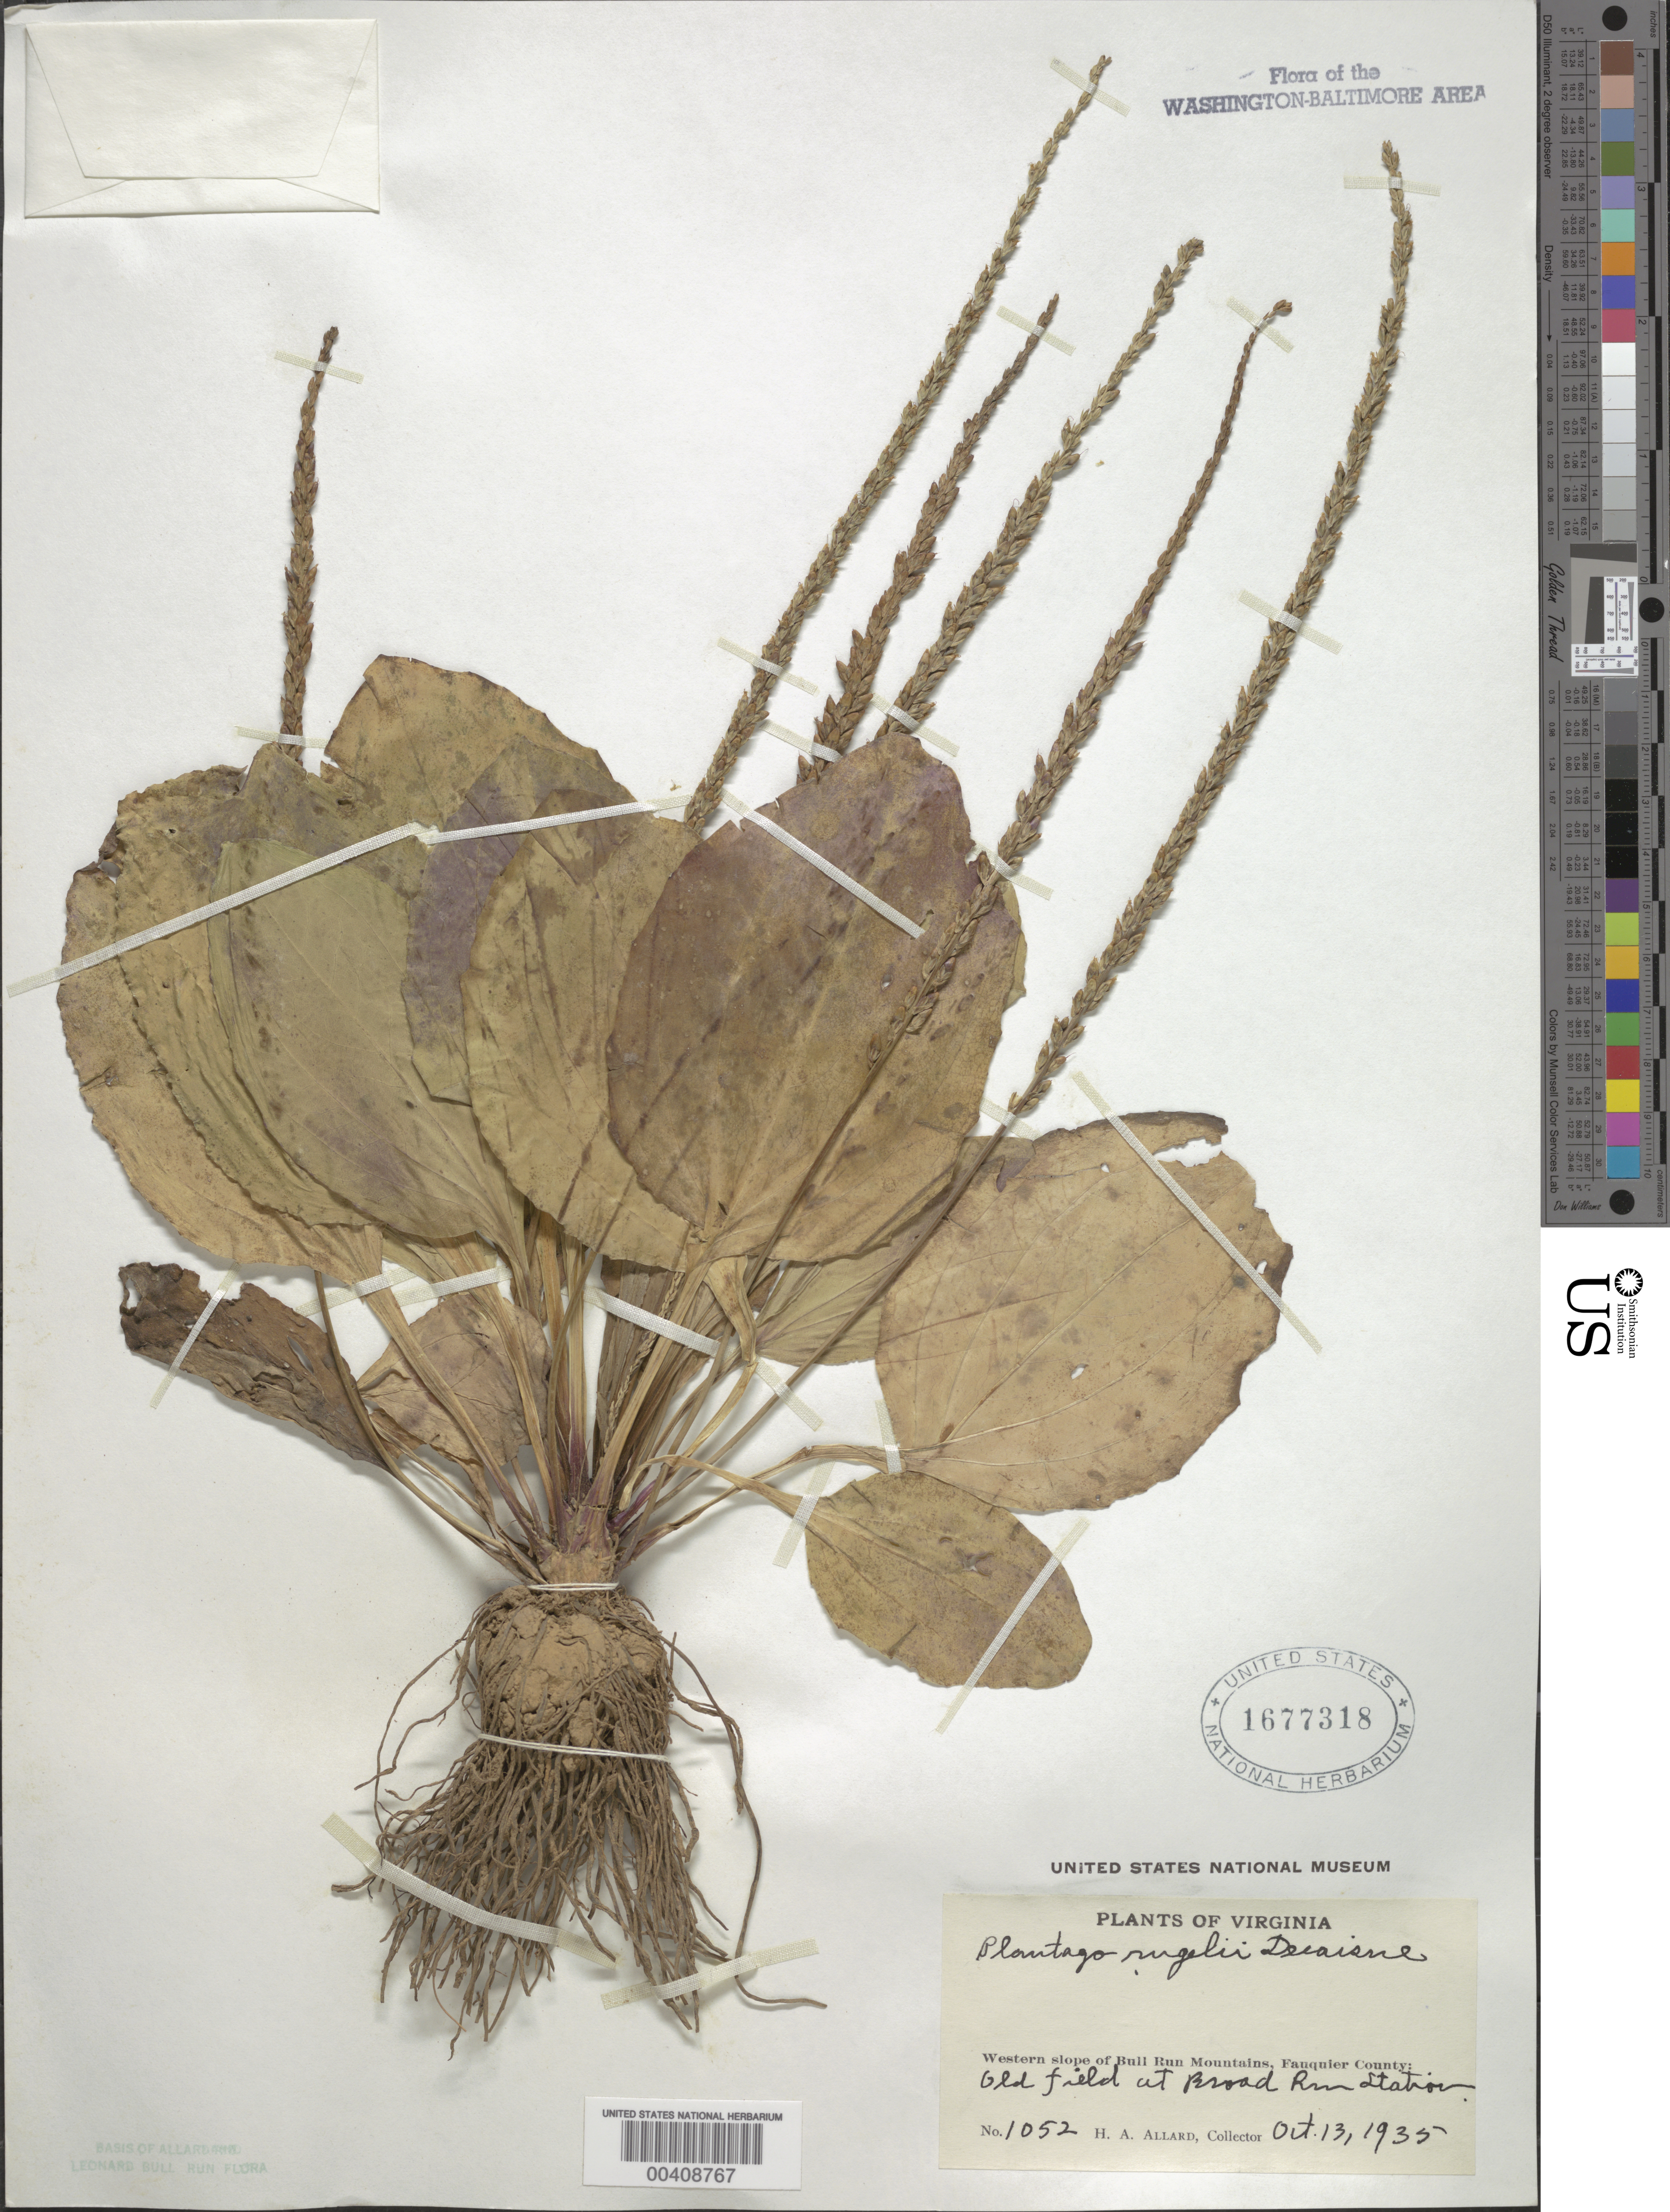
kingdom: Plantae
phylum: Tracheophyta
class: Magnoliopsida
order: Lamiales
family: Plantaginaceae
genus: Plantago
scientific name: Plantago rugelii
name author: Decne.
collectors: H. A. Allard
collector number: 1052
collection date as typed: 13 Oct 1935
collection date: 1935-10-13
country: United States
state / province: Virginia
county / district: Fauquier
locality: Broad Run Station, west slope of Bull Run Mts.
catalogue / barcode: US 1677318